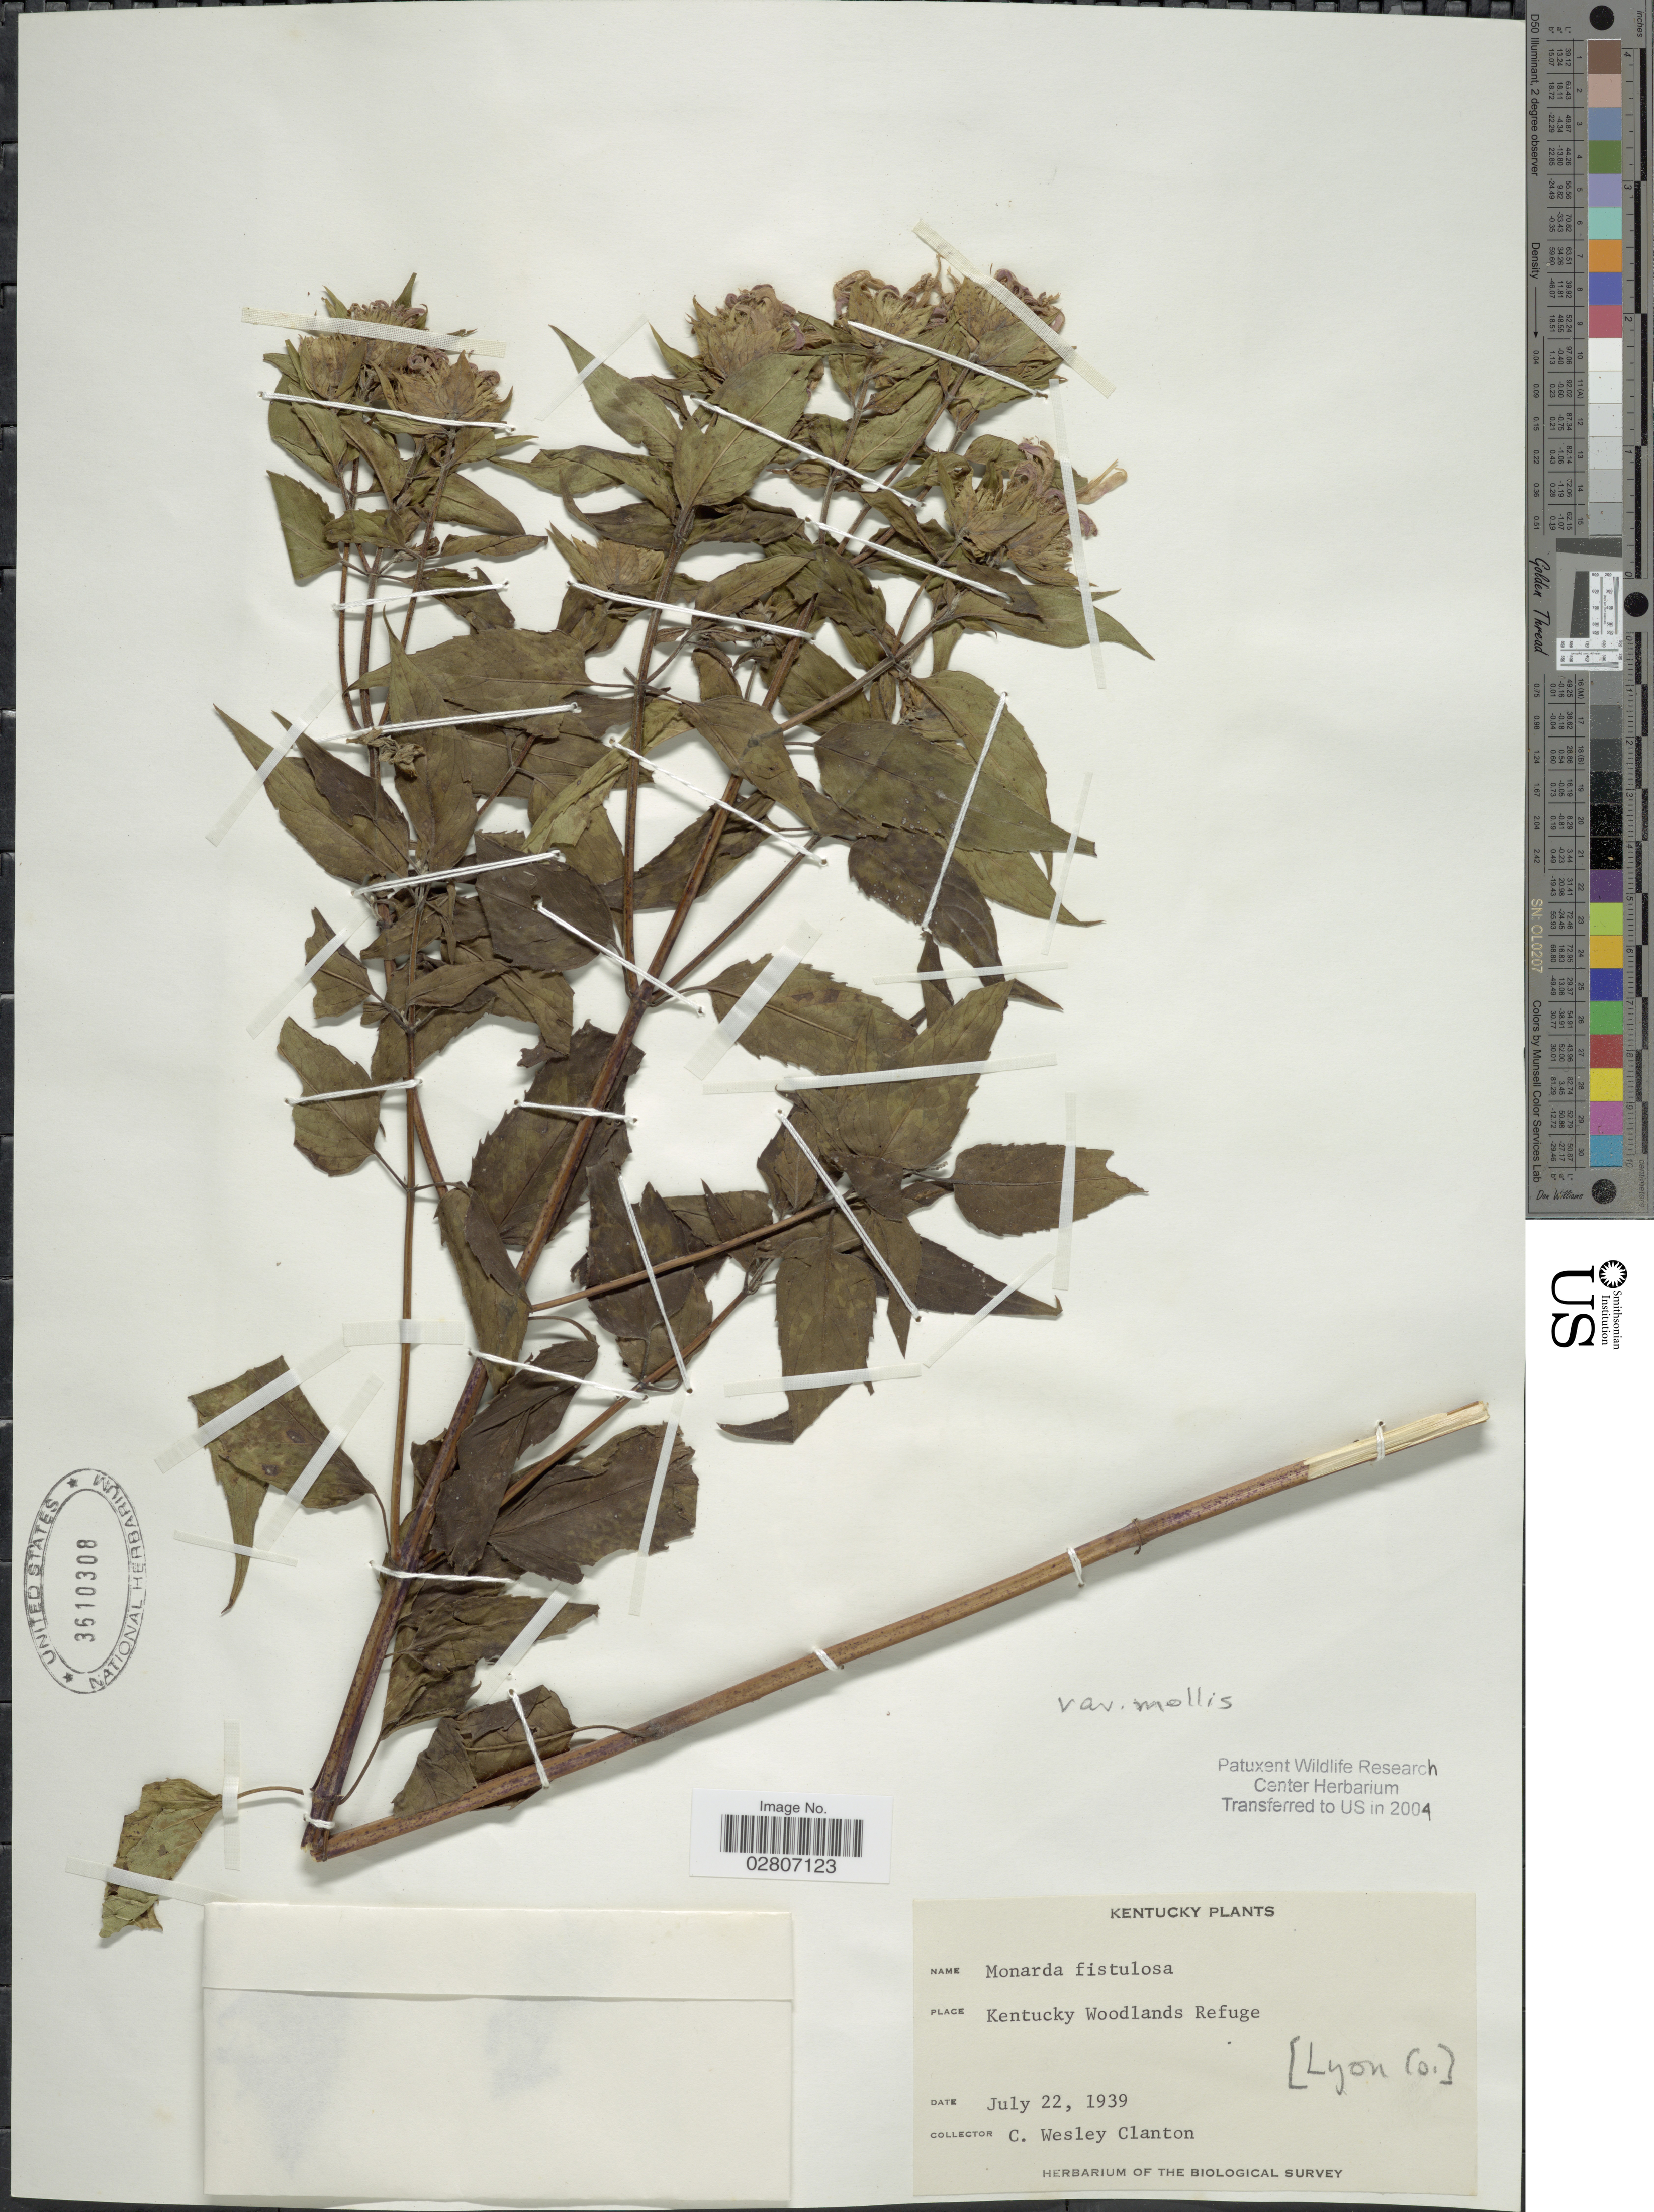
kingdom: Plantae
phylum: Tracheophyta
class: Magnoliopsida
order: Lamiales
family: Lamiaceae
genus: Monarda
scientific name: Monarda fistulosa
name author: L.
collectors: C. Clanton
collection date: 1939-07-22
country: United States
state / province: Kentucky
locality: Kentucky Woodlands Refuge (Lyon Co.)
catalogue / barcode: US 3610308